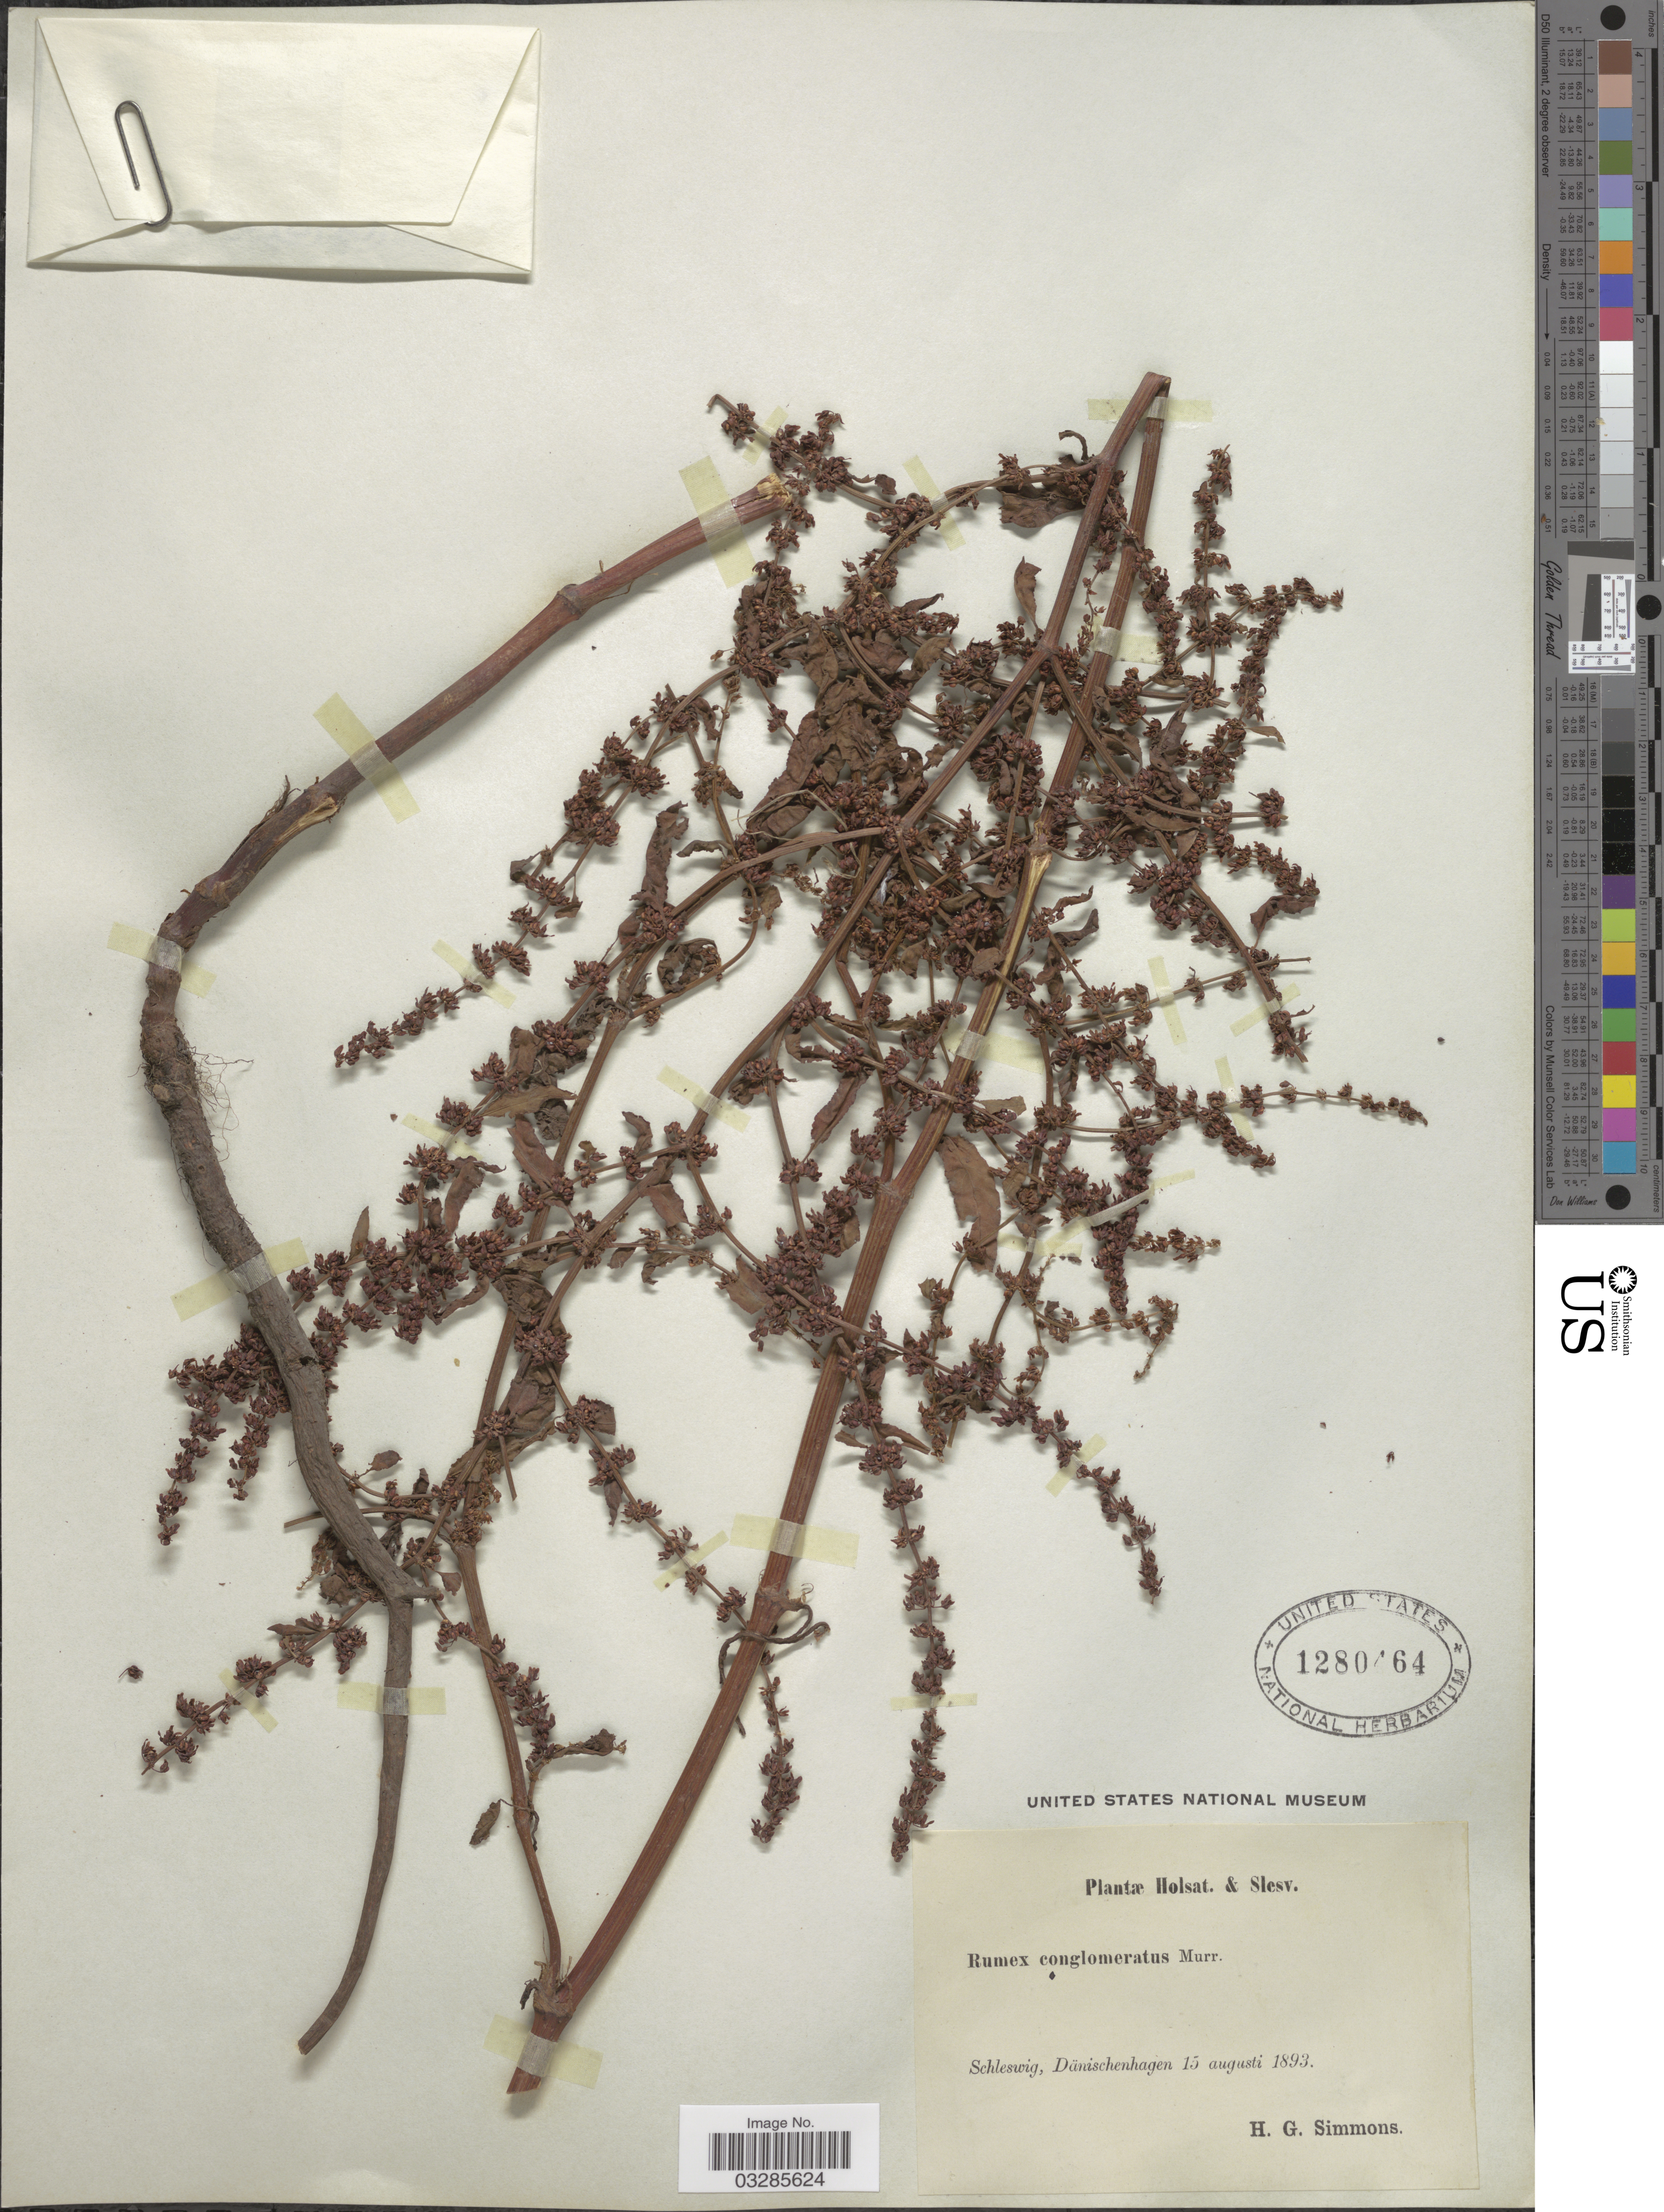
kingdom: Plantae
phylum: Tracheophyta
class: Magnoliopsida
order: Caryophyllales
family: Polygonaceae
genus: Rumex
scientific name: Rumex conglomeratus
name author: Murray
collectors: H. Simmons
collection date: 1893-08-15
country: Germany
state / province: Schleswig-Holstein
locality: Schleswig, Dänischenhagen.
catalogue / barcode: US 1280464